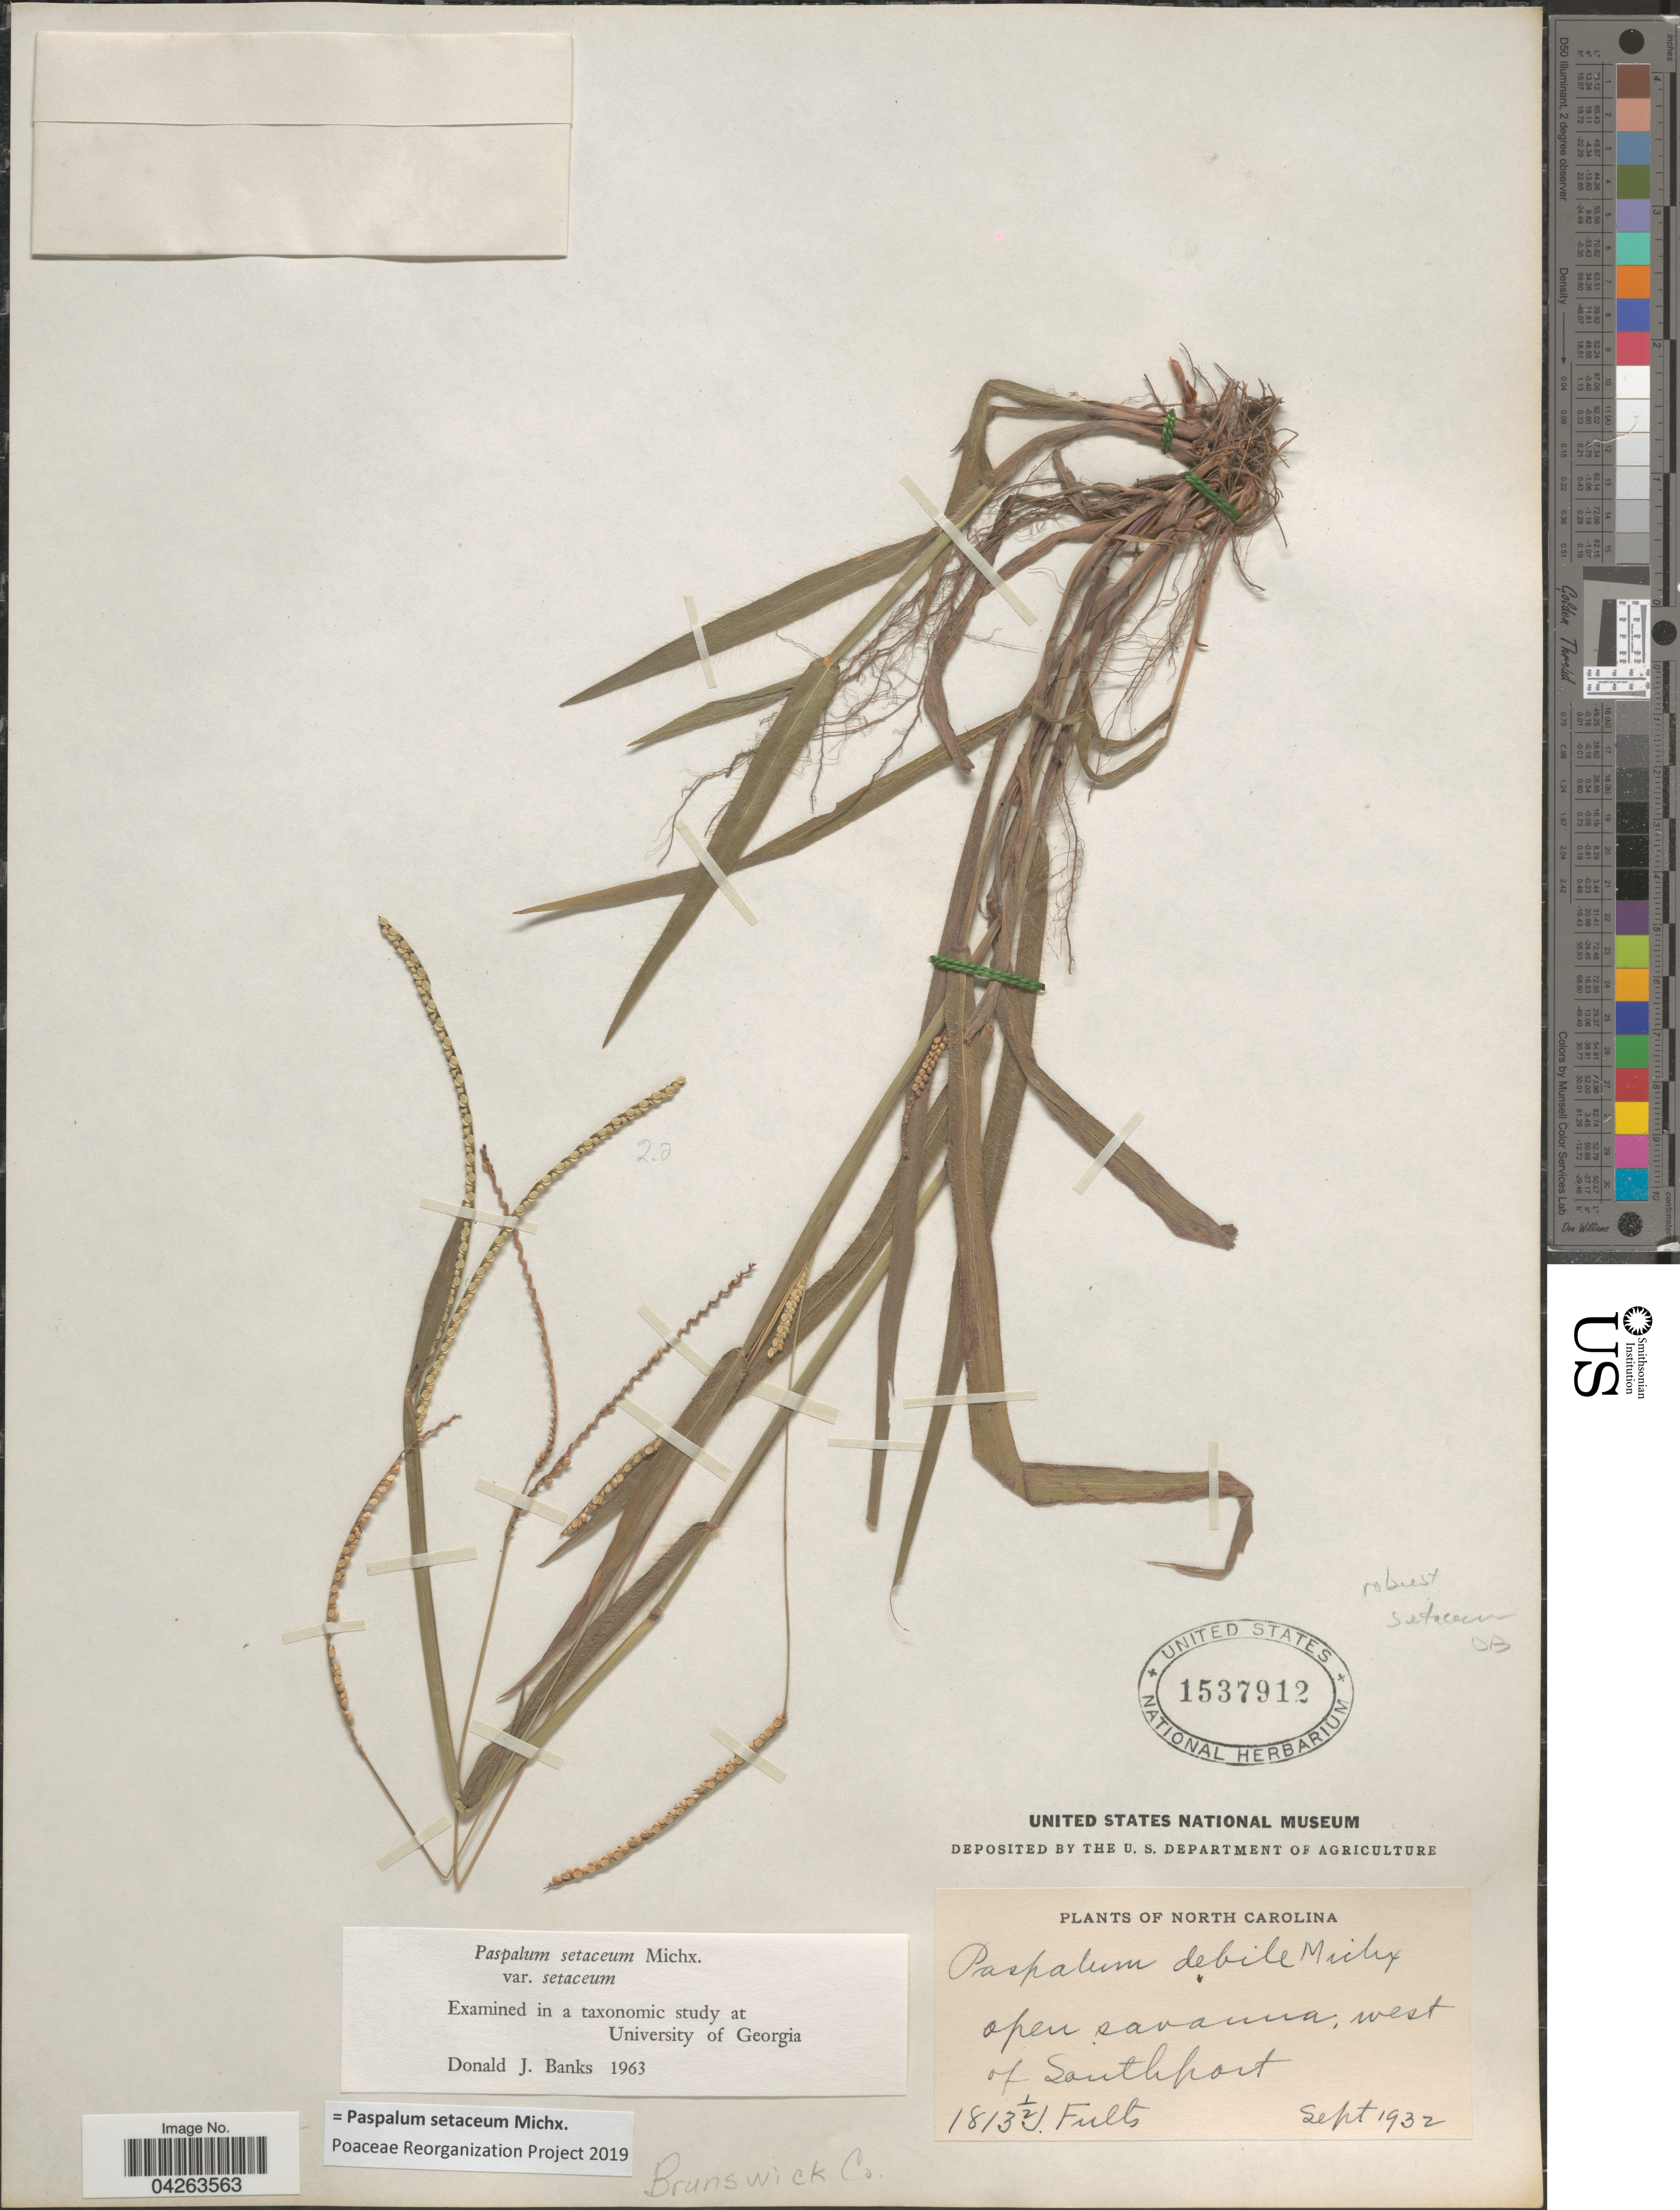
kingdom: Plantae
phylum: Tracheophyta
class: Liliopsida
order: Poales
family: Poaceae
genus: Paspalum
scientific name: Paspalum setaceum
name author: Michx.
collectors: J. Fults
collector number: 1813½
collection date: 1932-09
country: United States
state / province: North Carolina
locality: Open savanna, west of Southport.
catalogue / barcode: US 1537912